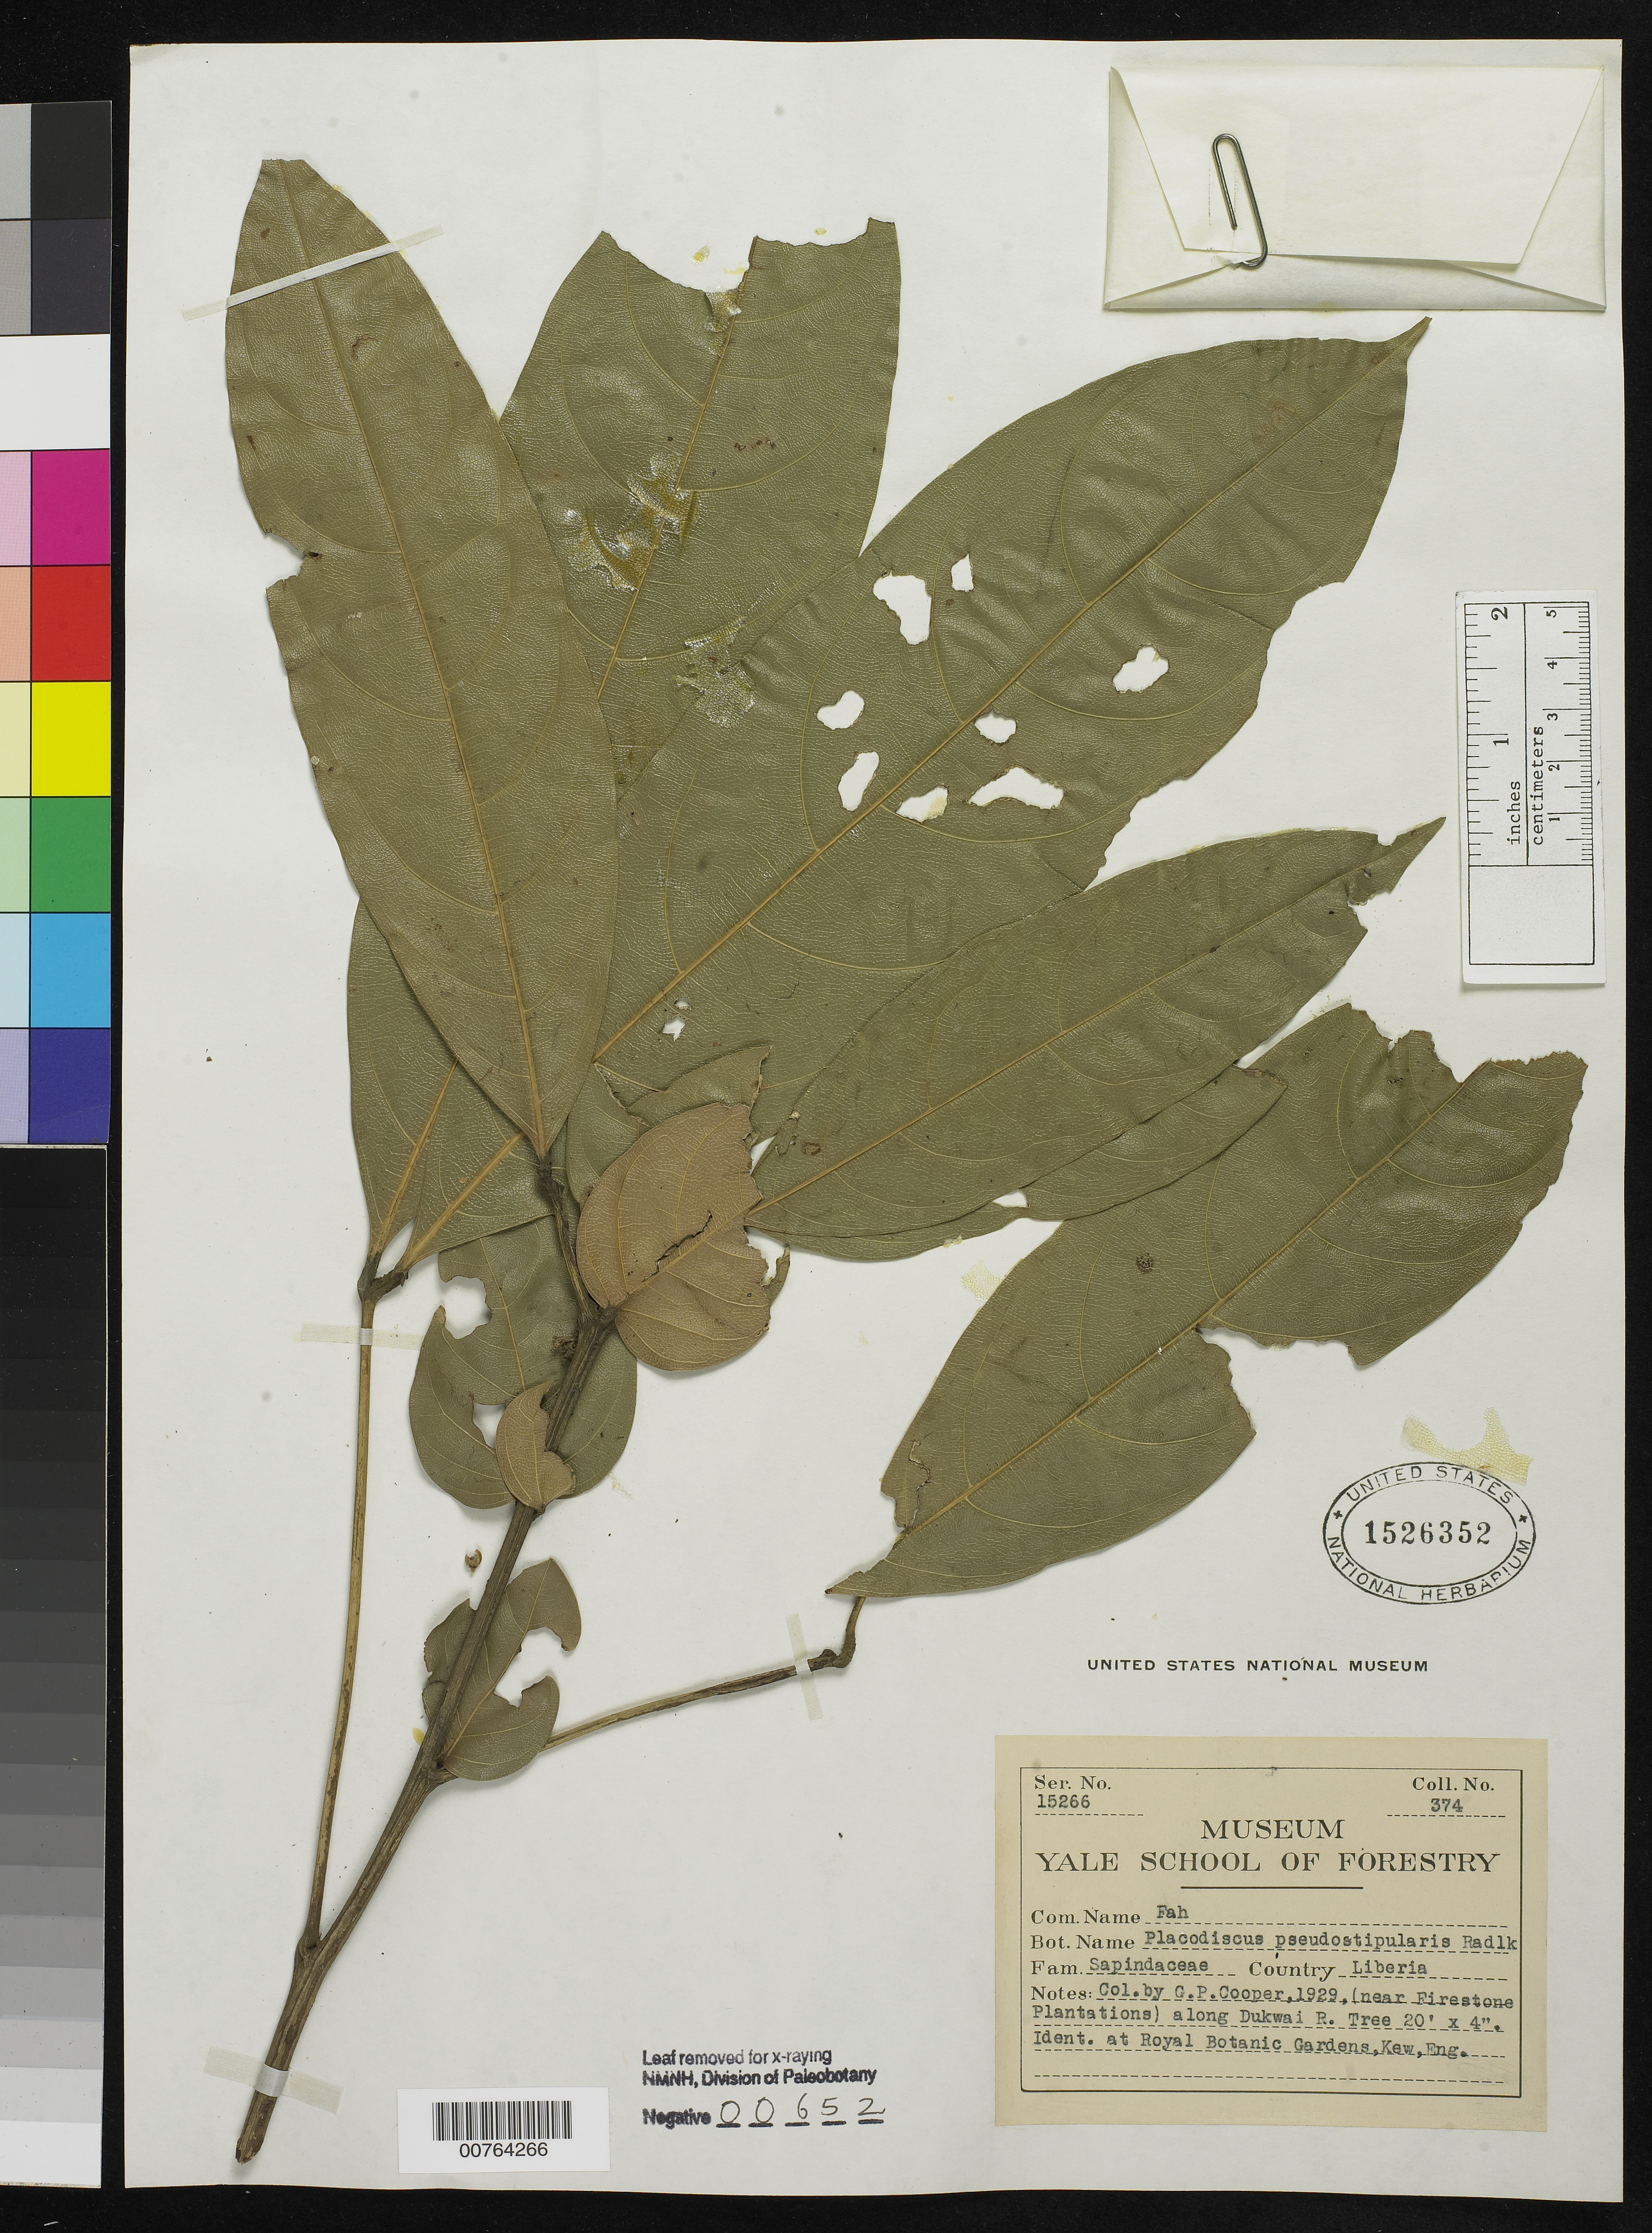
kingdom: Plantae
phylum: Tracheophyta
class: Magnoliopsida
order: Sapindales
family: Sapindaceae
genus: Placodiscus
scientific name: Placodiscus pseudostipularis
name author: Radlk.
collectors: G. Cooper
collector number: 374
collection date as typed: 1929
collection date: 1929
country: Liberia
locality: (near Firestone Plantations) along Dukwai River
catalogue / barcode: US 1526352